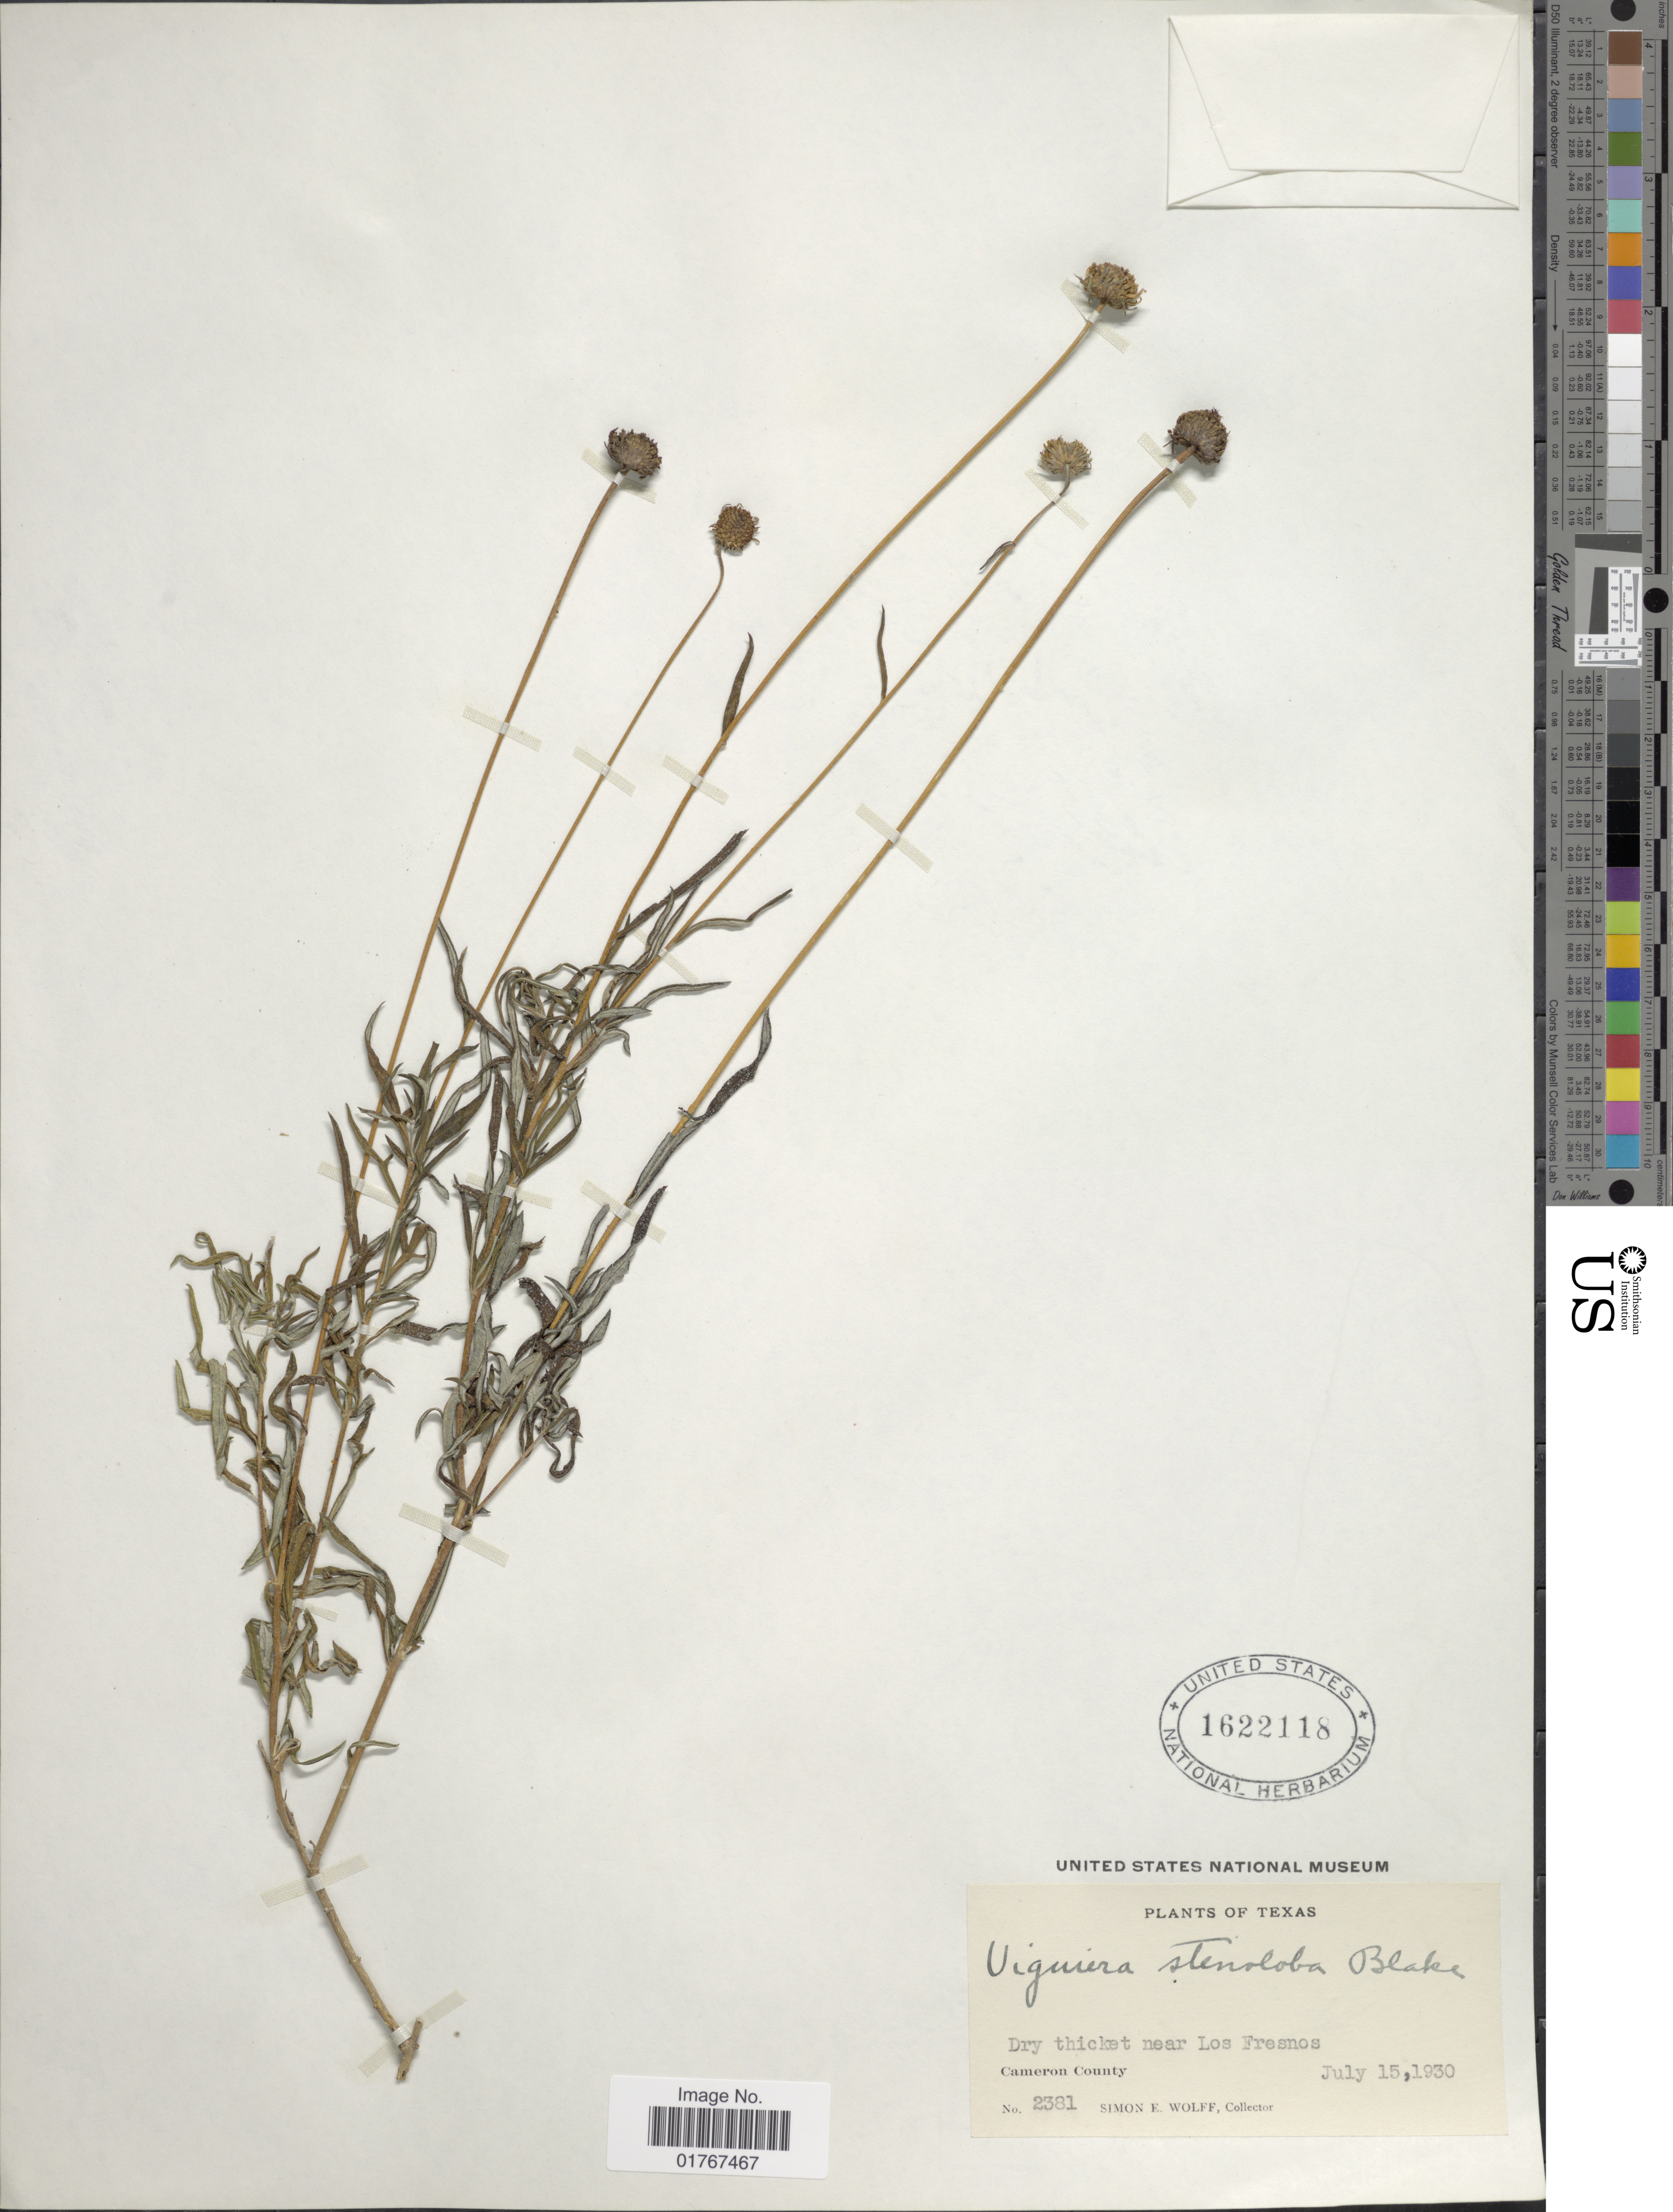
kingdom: Plantae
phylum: Tracheophyta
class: Magnoliopsida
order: Asterales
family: Asteraceae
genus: Viguiera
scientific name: Viguiera stenoloba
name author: S.F. Blake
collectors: S. E. Wolff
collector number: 2381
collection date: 1930-07-15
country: United States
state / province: Texas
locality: Dry thicket near Los Fresnos, Cameron County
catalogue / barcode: US 1622118